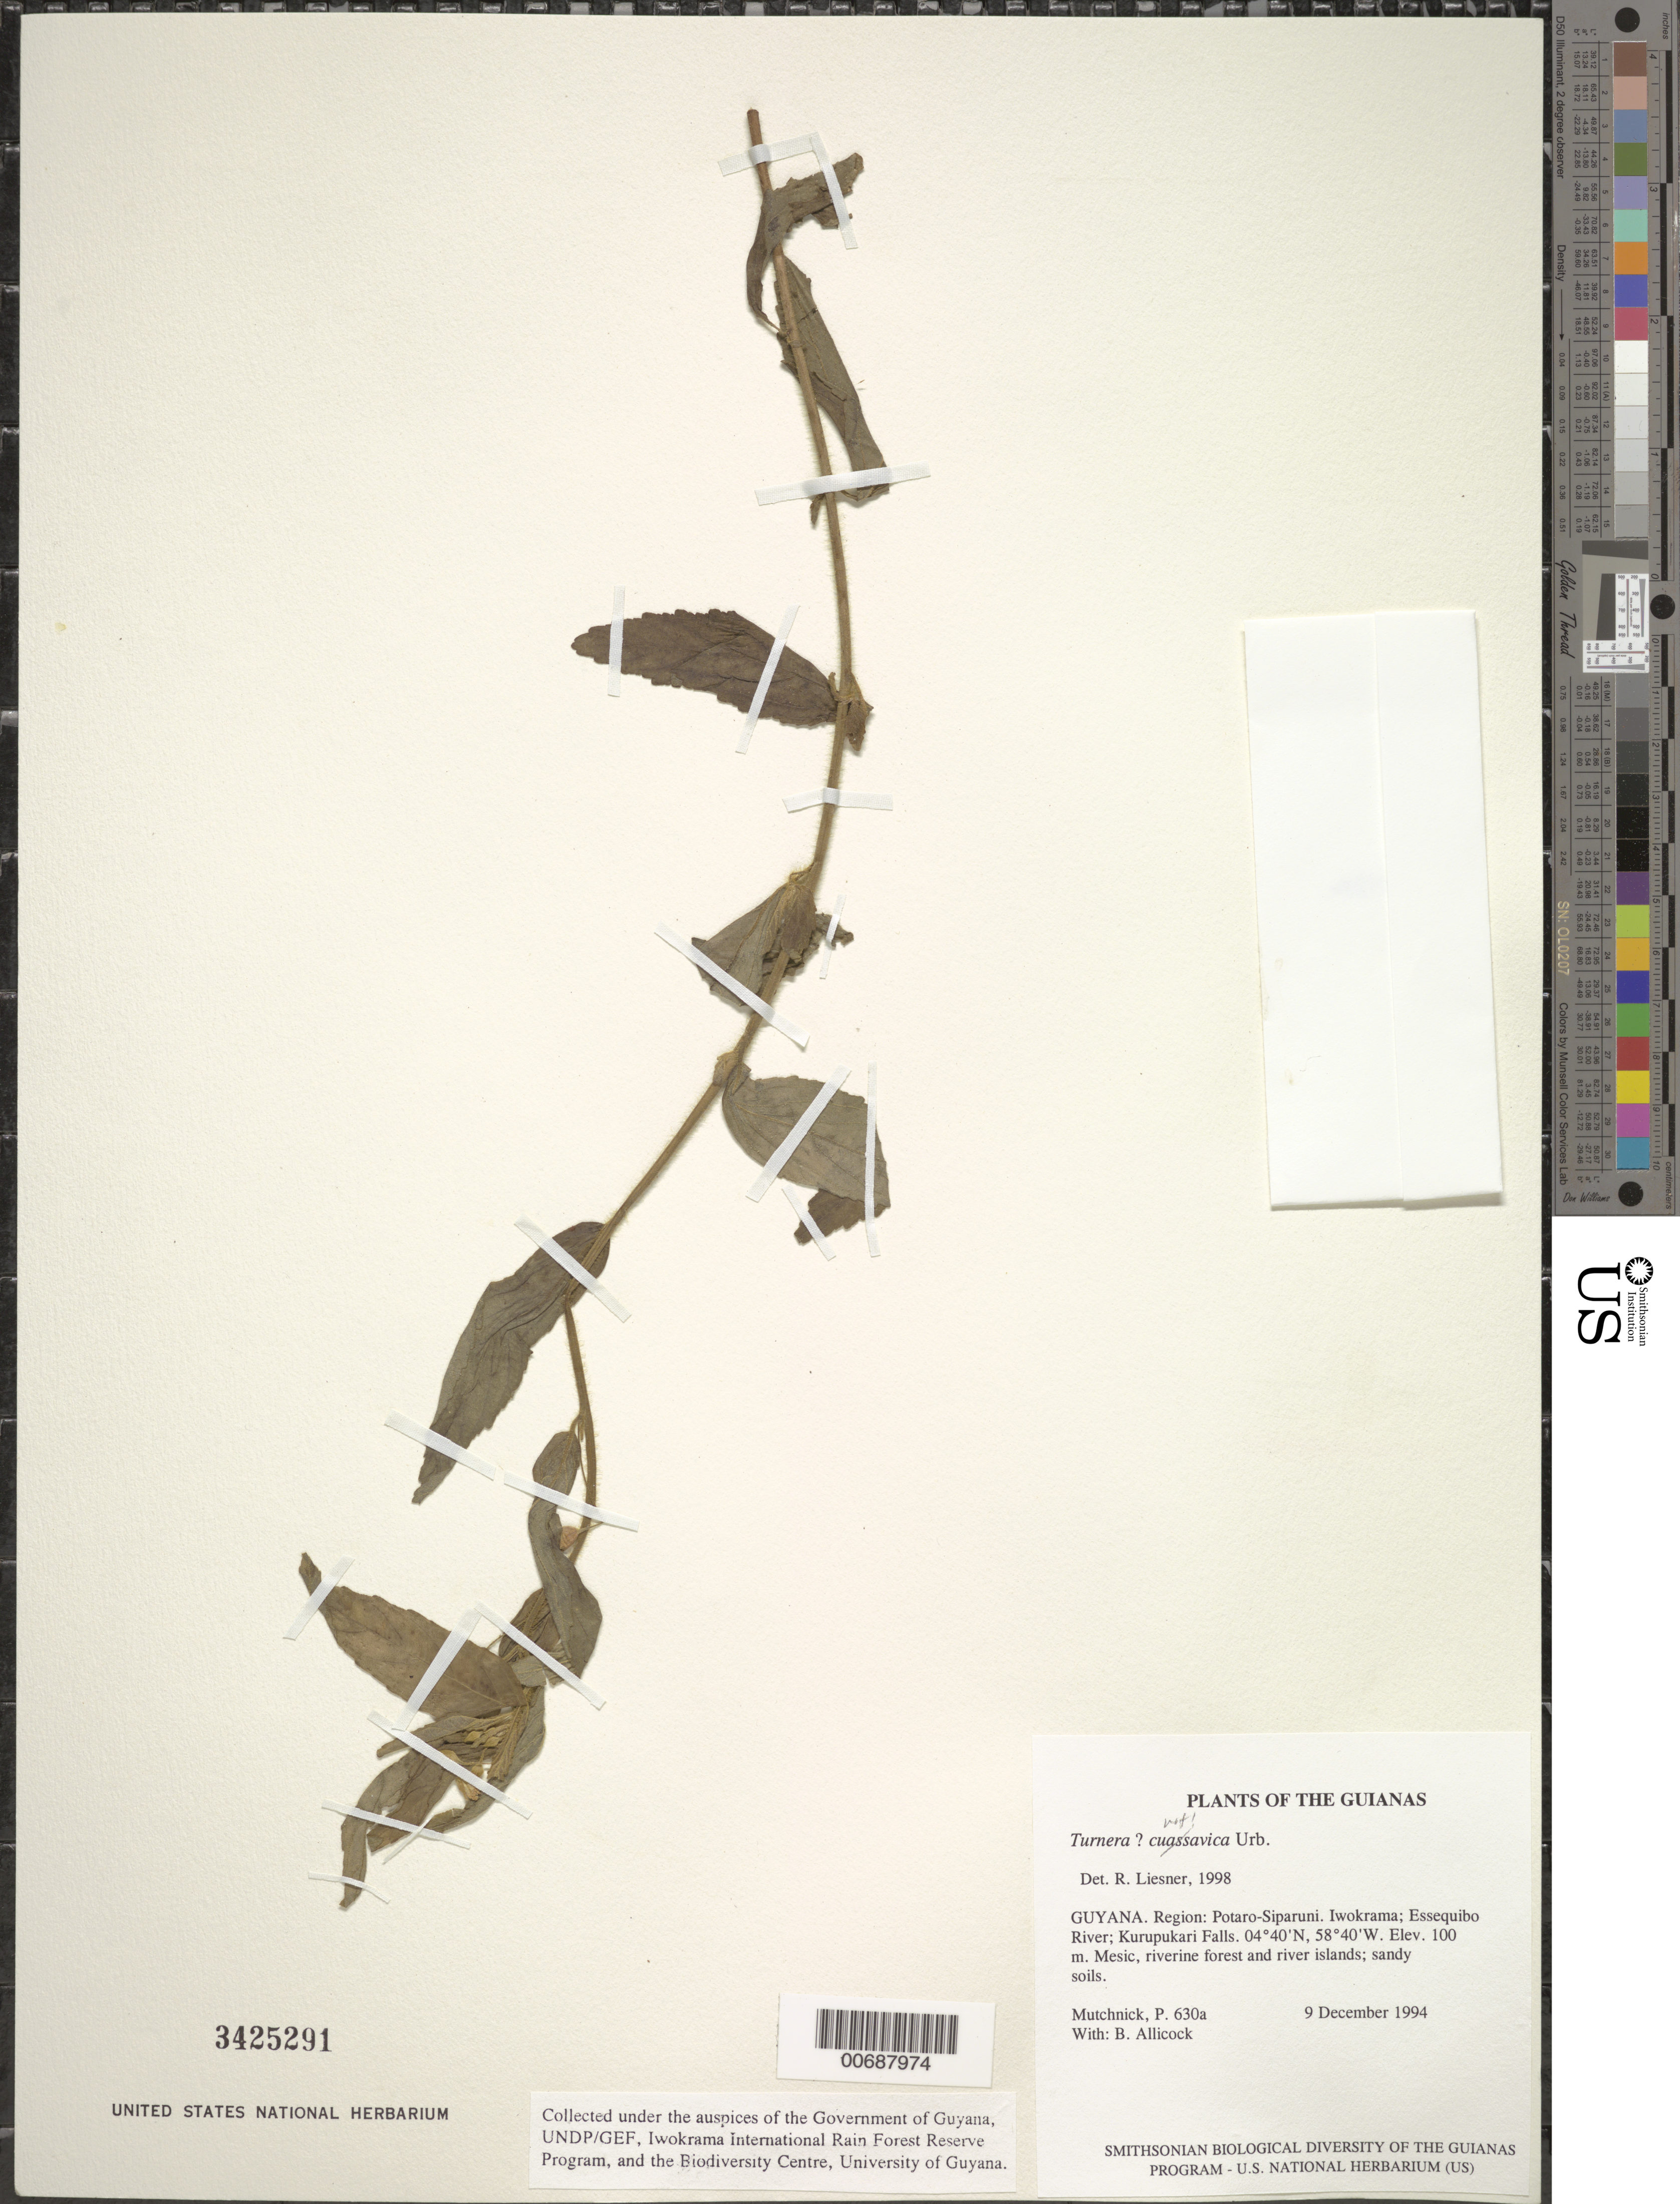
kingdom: Plantae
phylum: Tracheophyta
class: Magnoliopsida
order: Malpighiales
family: Turneraceae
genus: Turnera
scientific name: Turnera curassavica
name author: Urb.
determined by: Liesner, R. L.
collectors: P. Mutchnick & B. Allicock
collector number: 630 a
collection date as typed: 9 December 1994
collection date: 1994-12-09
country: Guyana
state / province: Potaro-Siparuni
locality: Iwokrama; Essequibo River; Kurupukari Falls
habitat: Mesic, riverine forest and river islands; sandy soils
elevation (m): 100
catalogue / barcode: US 3425291